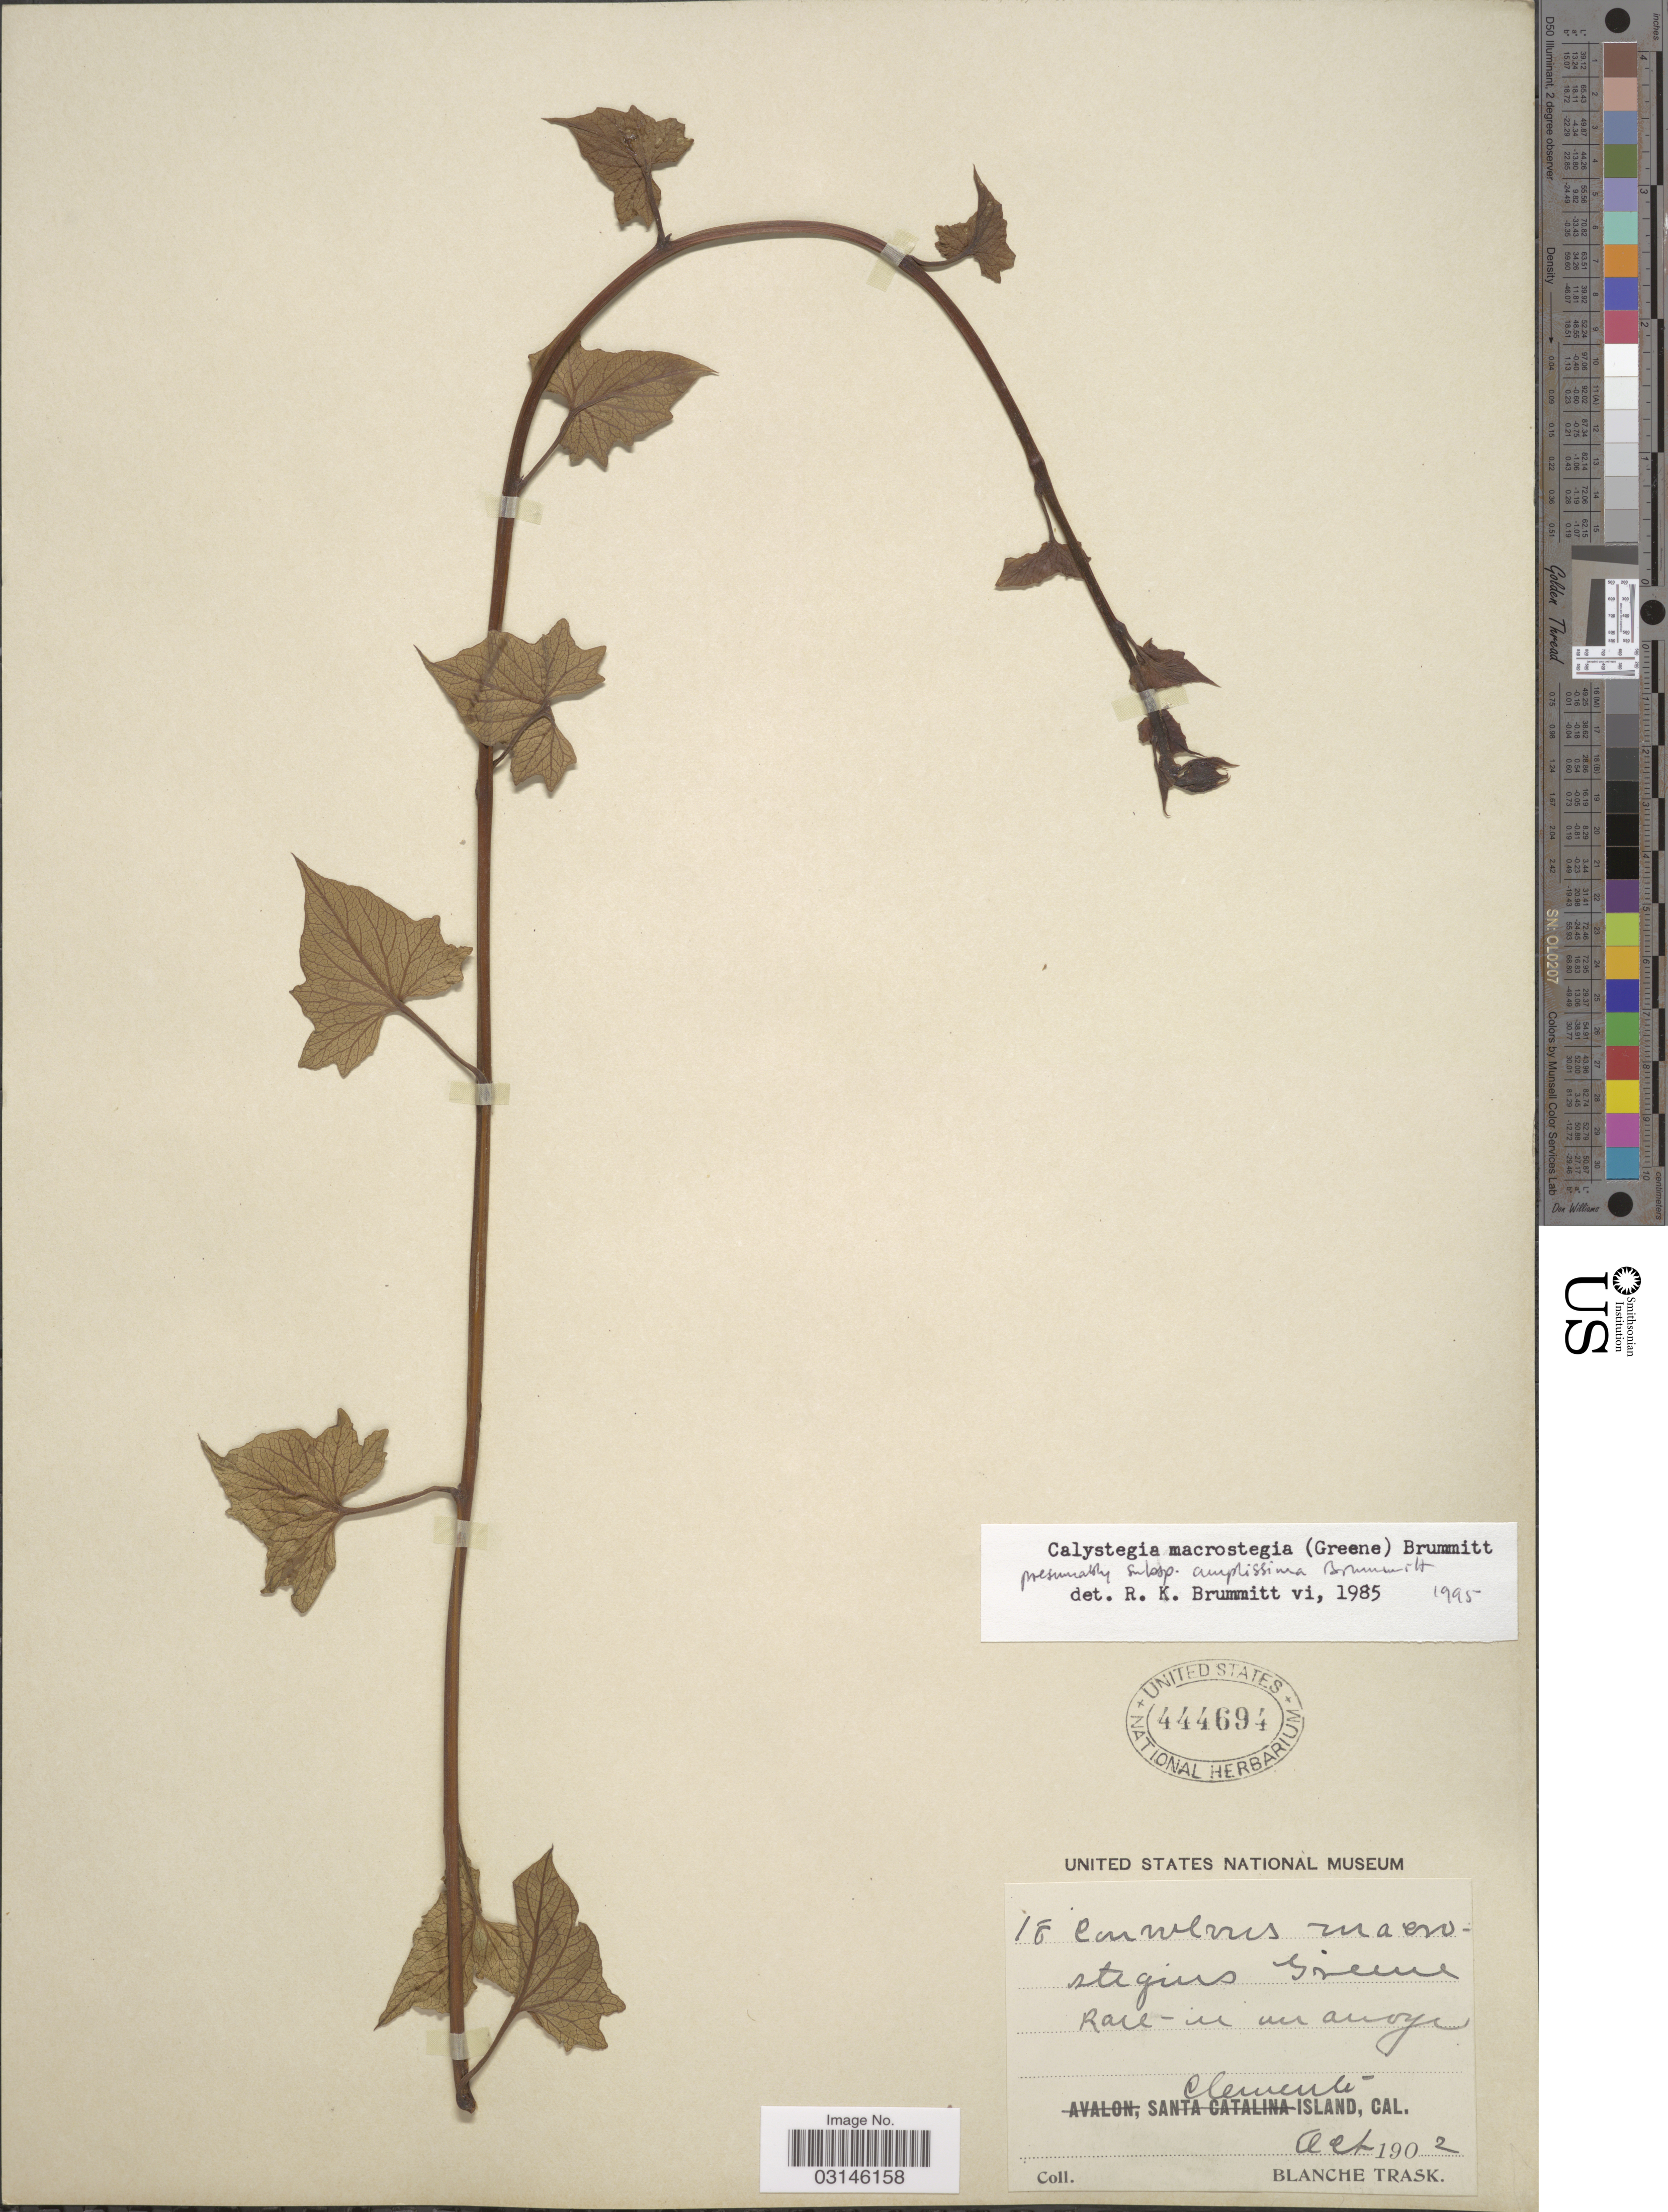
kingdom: Plantae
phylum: Tracheophyta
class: Magnoliopsida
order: Solanales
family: Convolvulaceae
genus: Calystegia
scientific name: Calystegia macrostegia subsp. amplissima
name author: Brummitt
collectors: B. Trask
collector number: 18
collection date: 1902-10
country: United States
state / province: California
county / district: Orange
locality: Clemente Island.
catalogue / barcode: US 444694